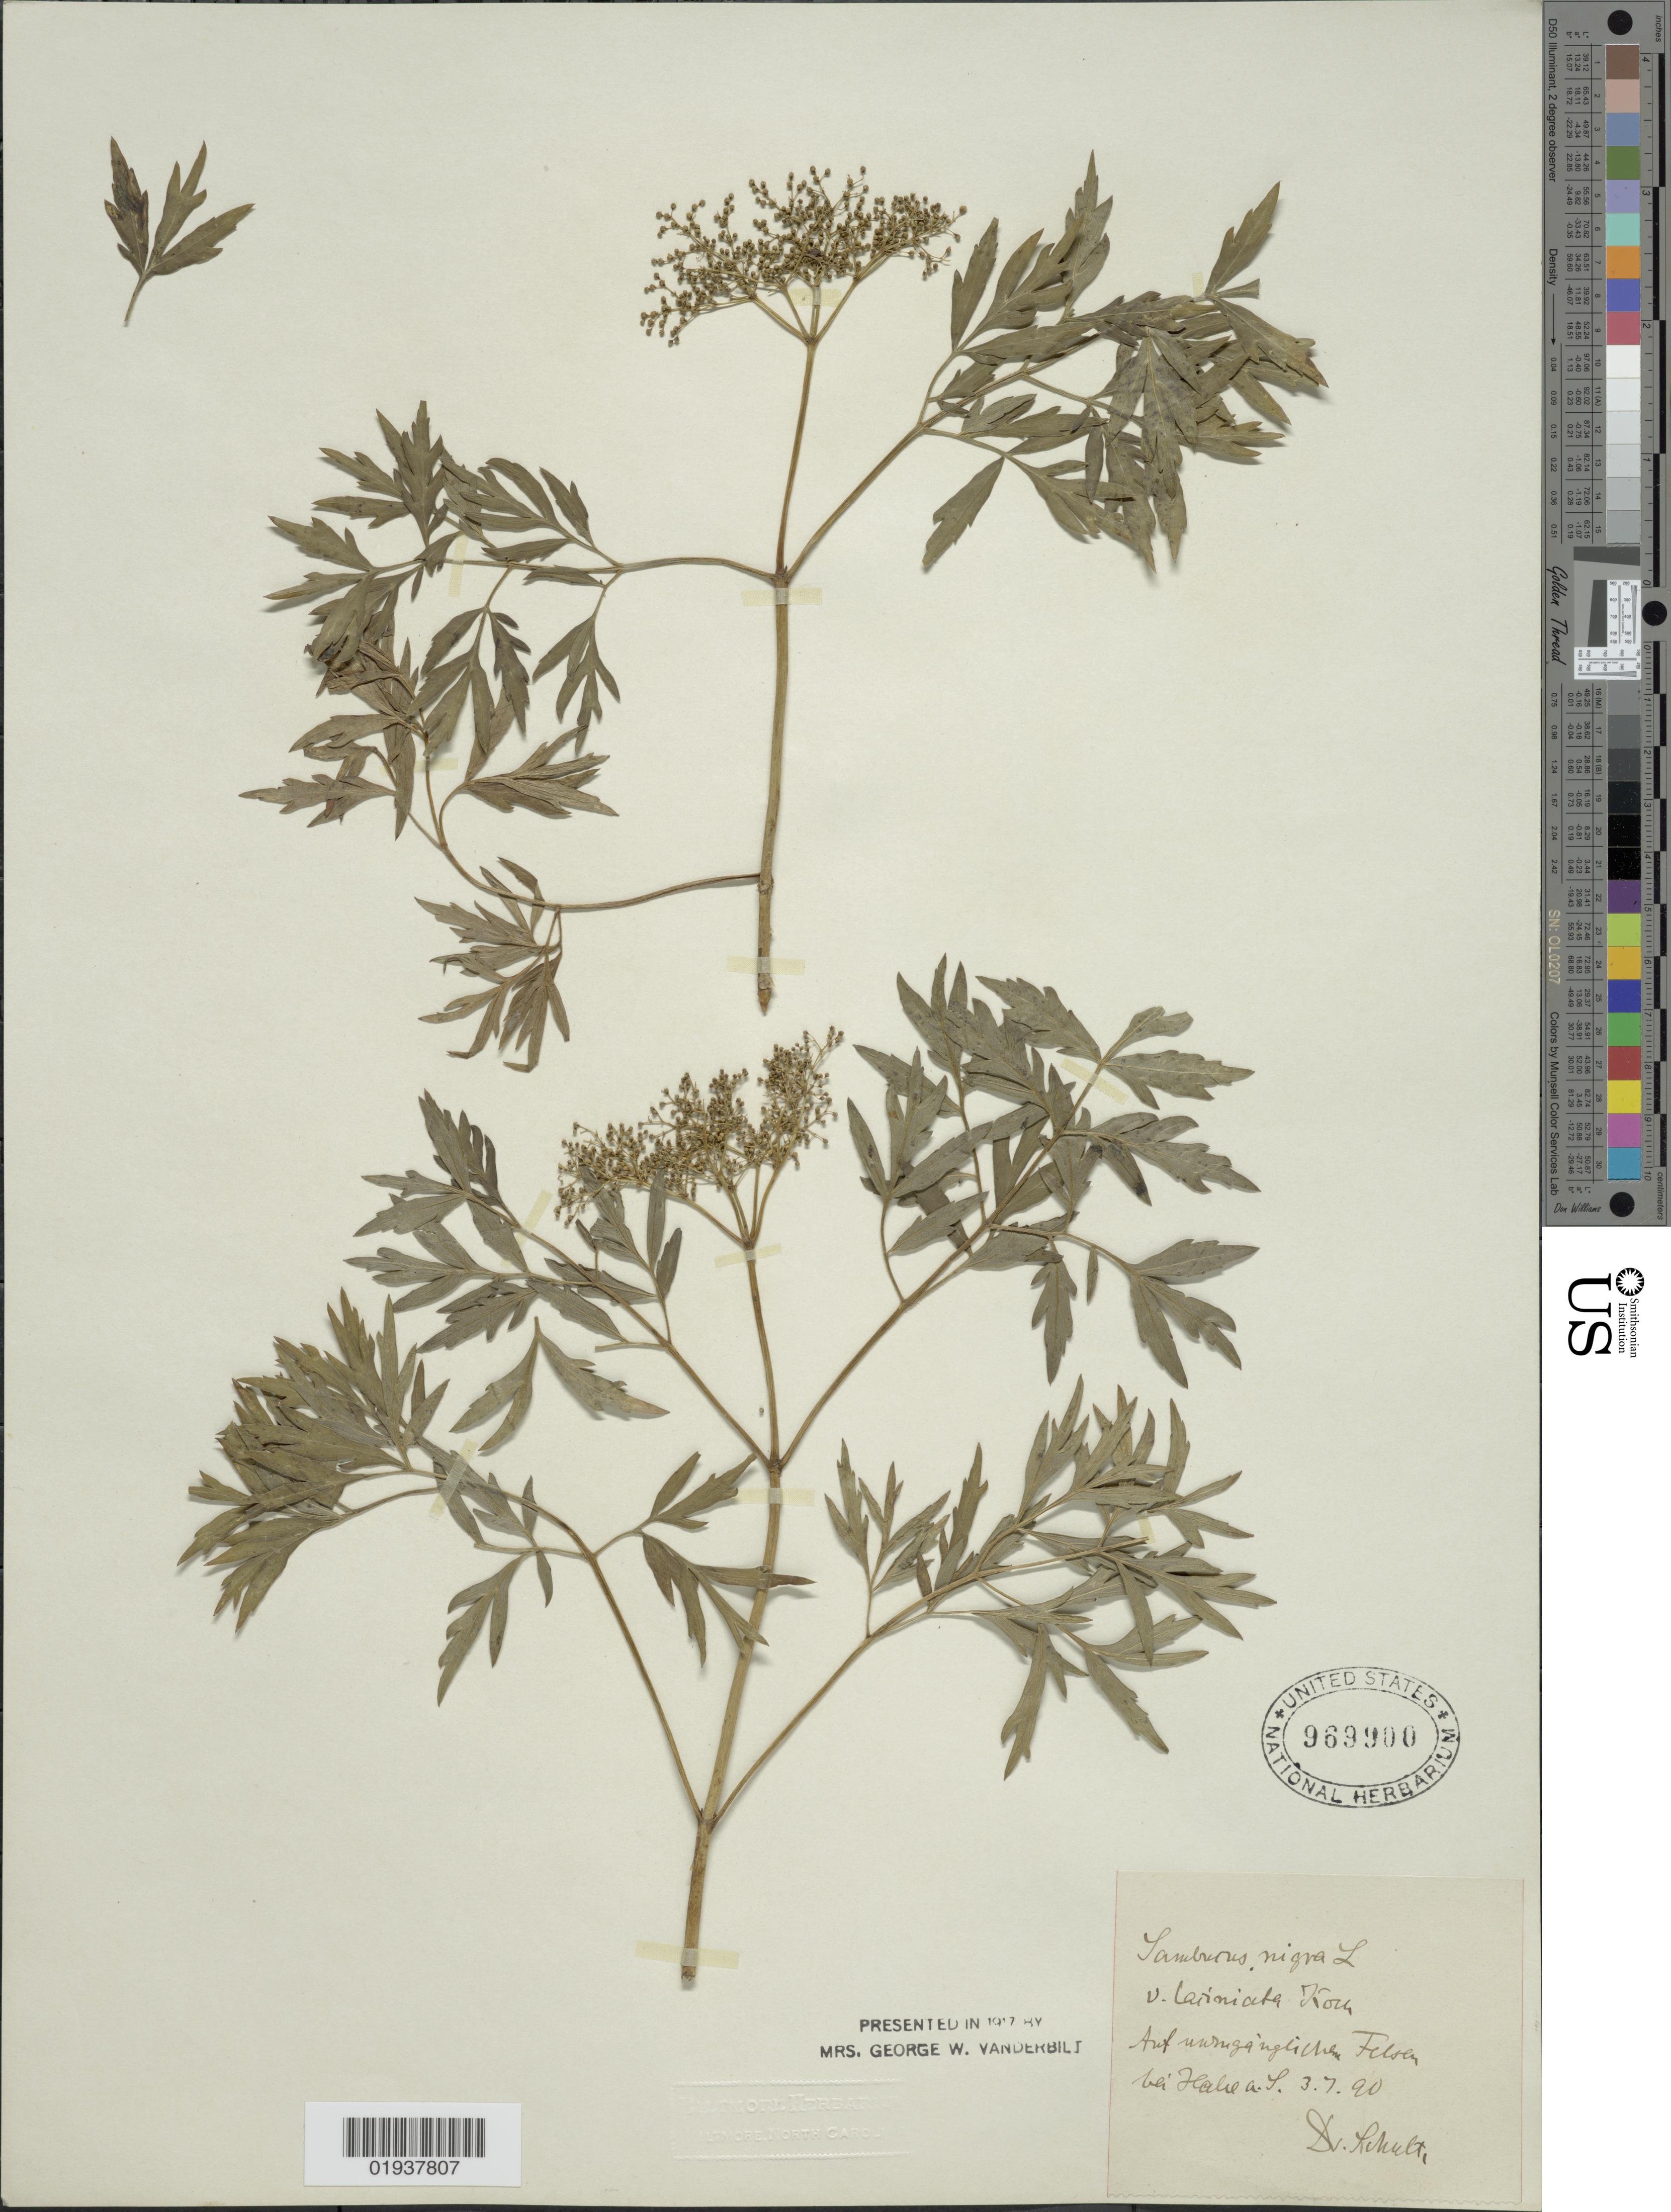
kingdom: Plantae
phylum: Tracheophyta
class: Magnoliopsida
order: Dipsacales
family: Viburnaceae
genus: Sambucus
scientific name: Sambucus nigra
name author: L.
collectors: -. Schulte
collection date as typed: Transcribed d/m/y: 3/7/90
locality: Auf [illegible text] Felsen bei Halie[interpreted]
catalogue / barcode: US 969900